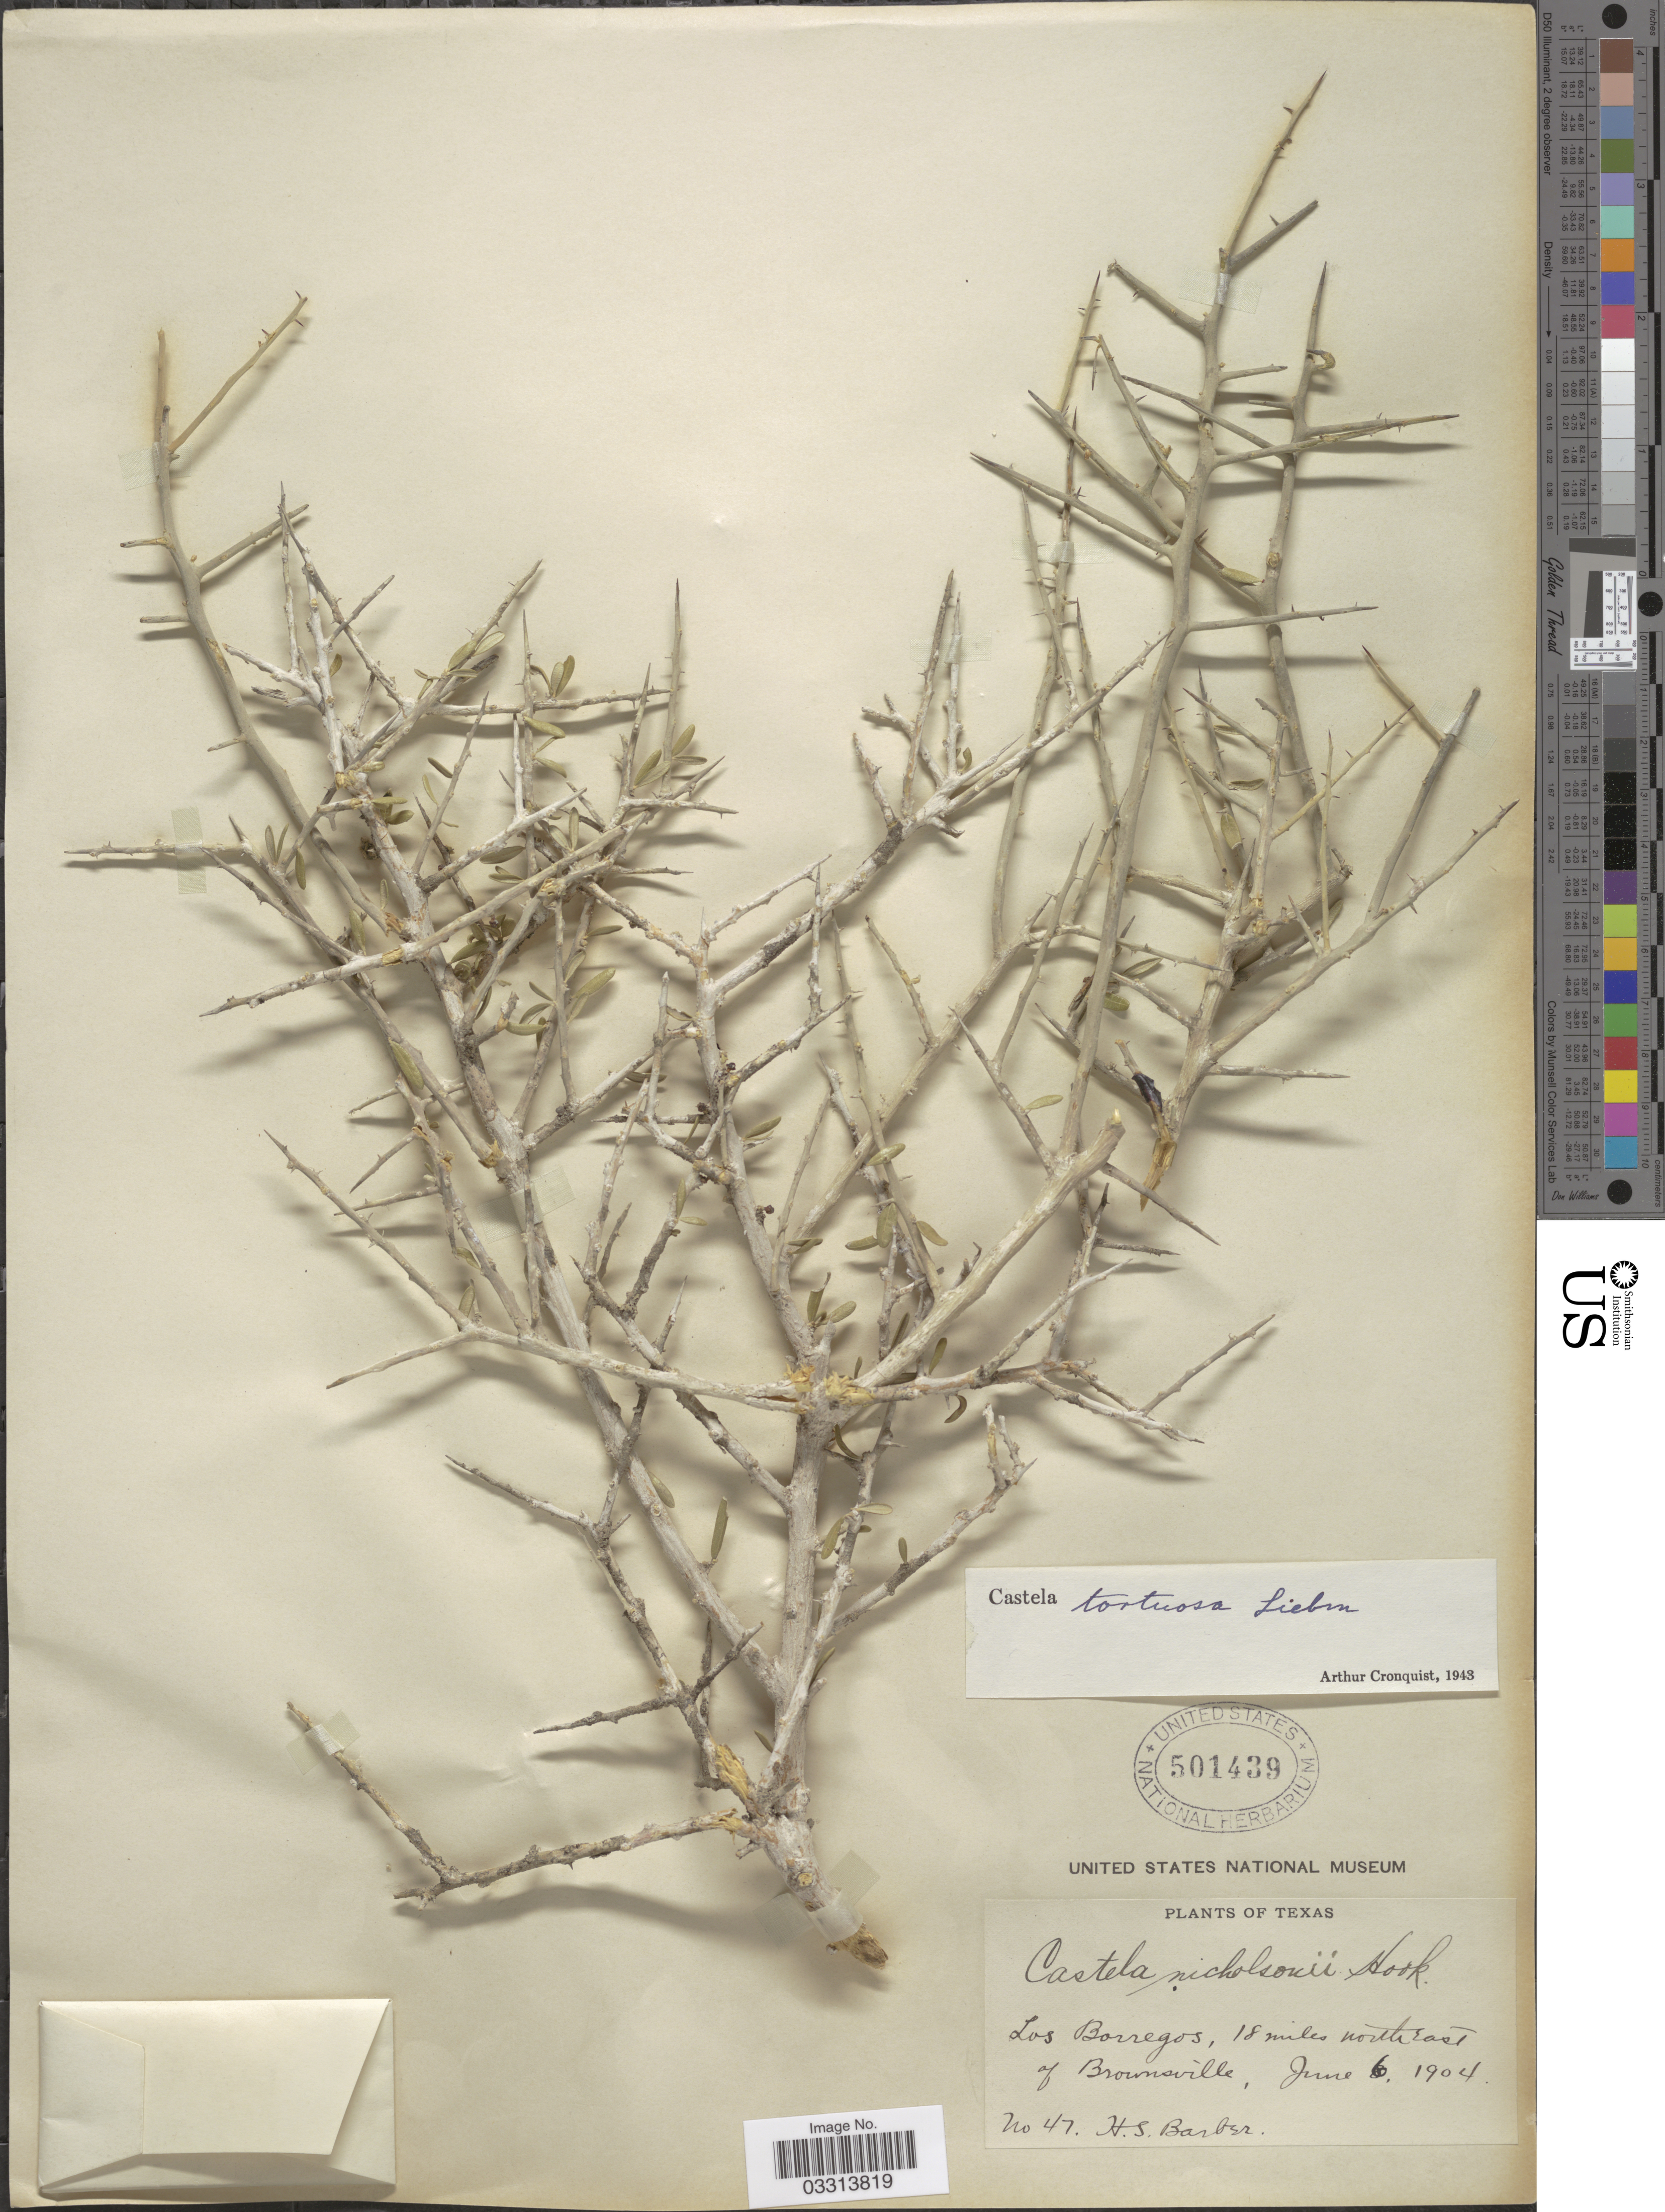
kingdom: Plantae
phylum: Tracheophyta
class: Magnoliopsida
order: Sapindales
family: Simaroubaceae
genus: Castela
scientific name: Castela tortuosa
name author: Liebm.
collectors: H. Barber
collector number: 47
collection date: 1904-06-06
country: United States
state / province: Texas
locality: Los Borregos, 18 miles northeast of Brownsville.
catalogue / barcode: US 501439